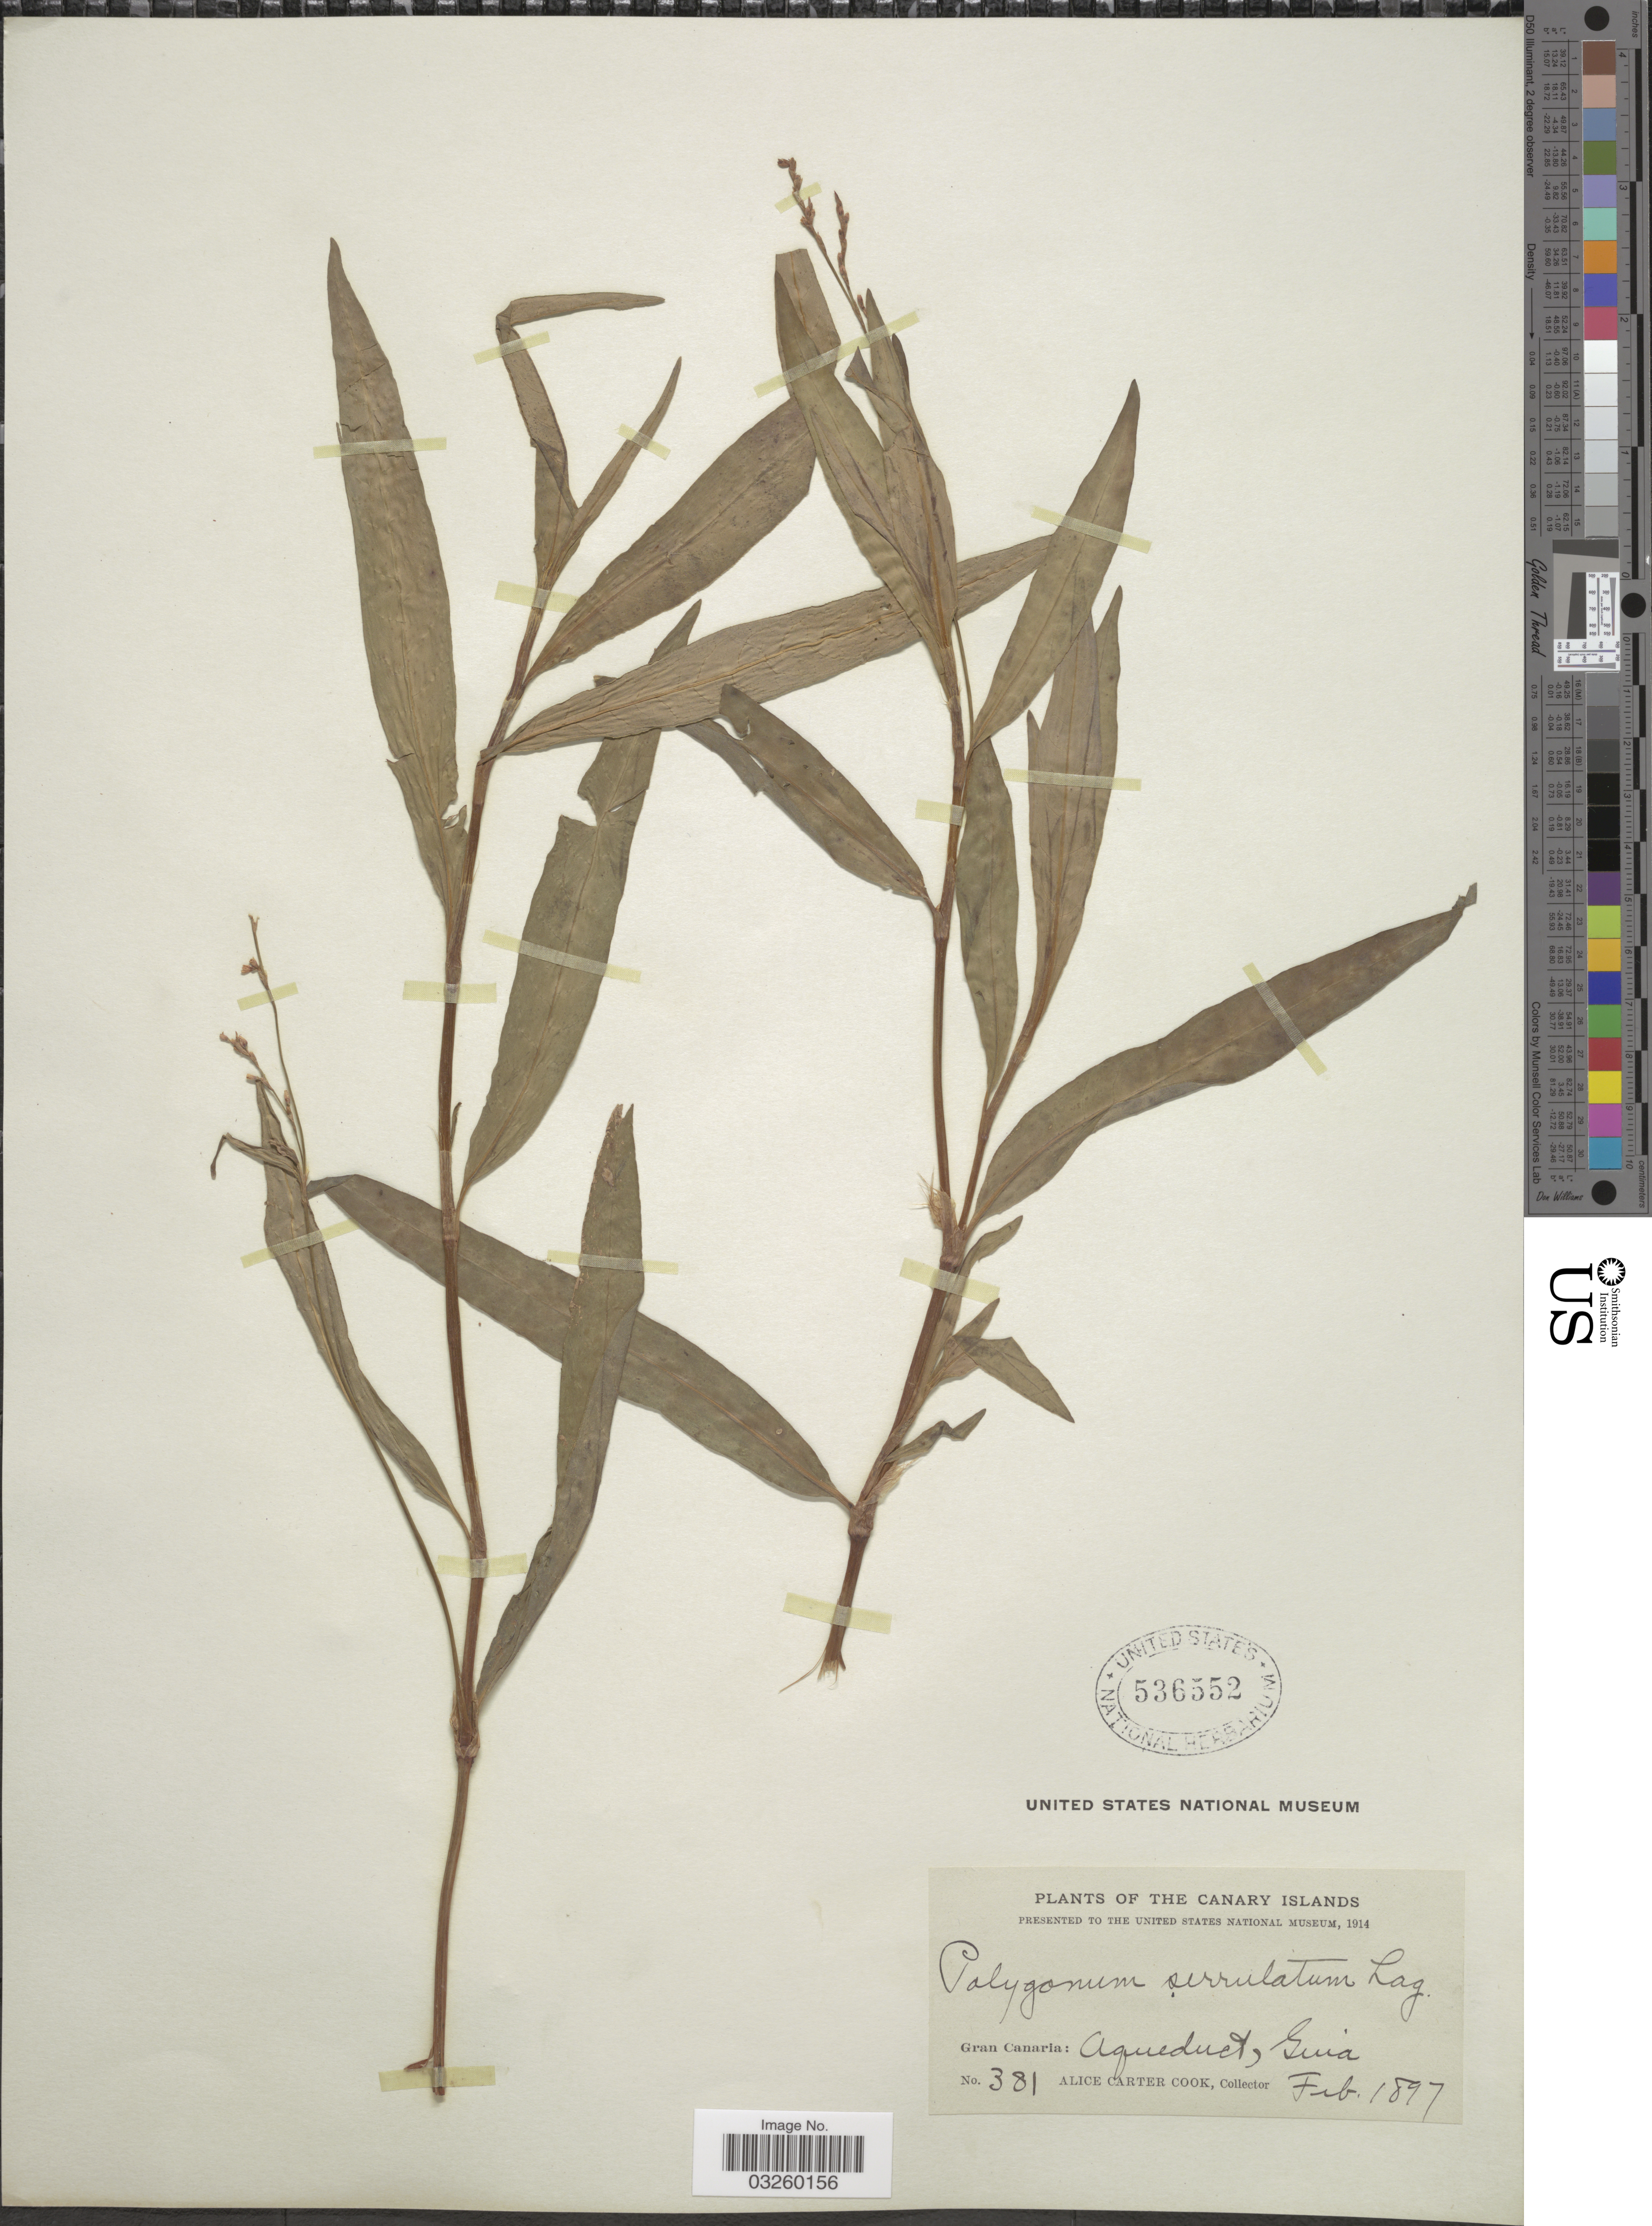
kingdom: Plantae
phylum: Tracheophyta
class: Magnoliopsida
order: Caryophyllales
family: Polygonaceae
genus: Polygonum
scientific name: Polygonum serrulatum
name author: Lag.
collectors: Alice C. Cook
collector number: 381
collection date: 1897-02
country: Spain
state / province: Canarias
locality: Canary Islands. Gran Canaria: Aqueduct, Guia.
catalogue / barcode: US 536552